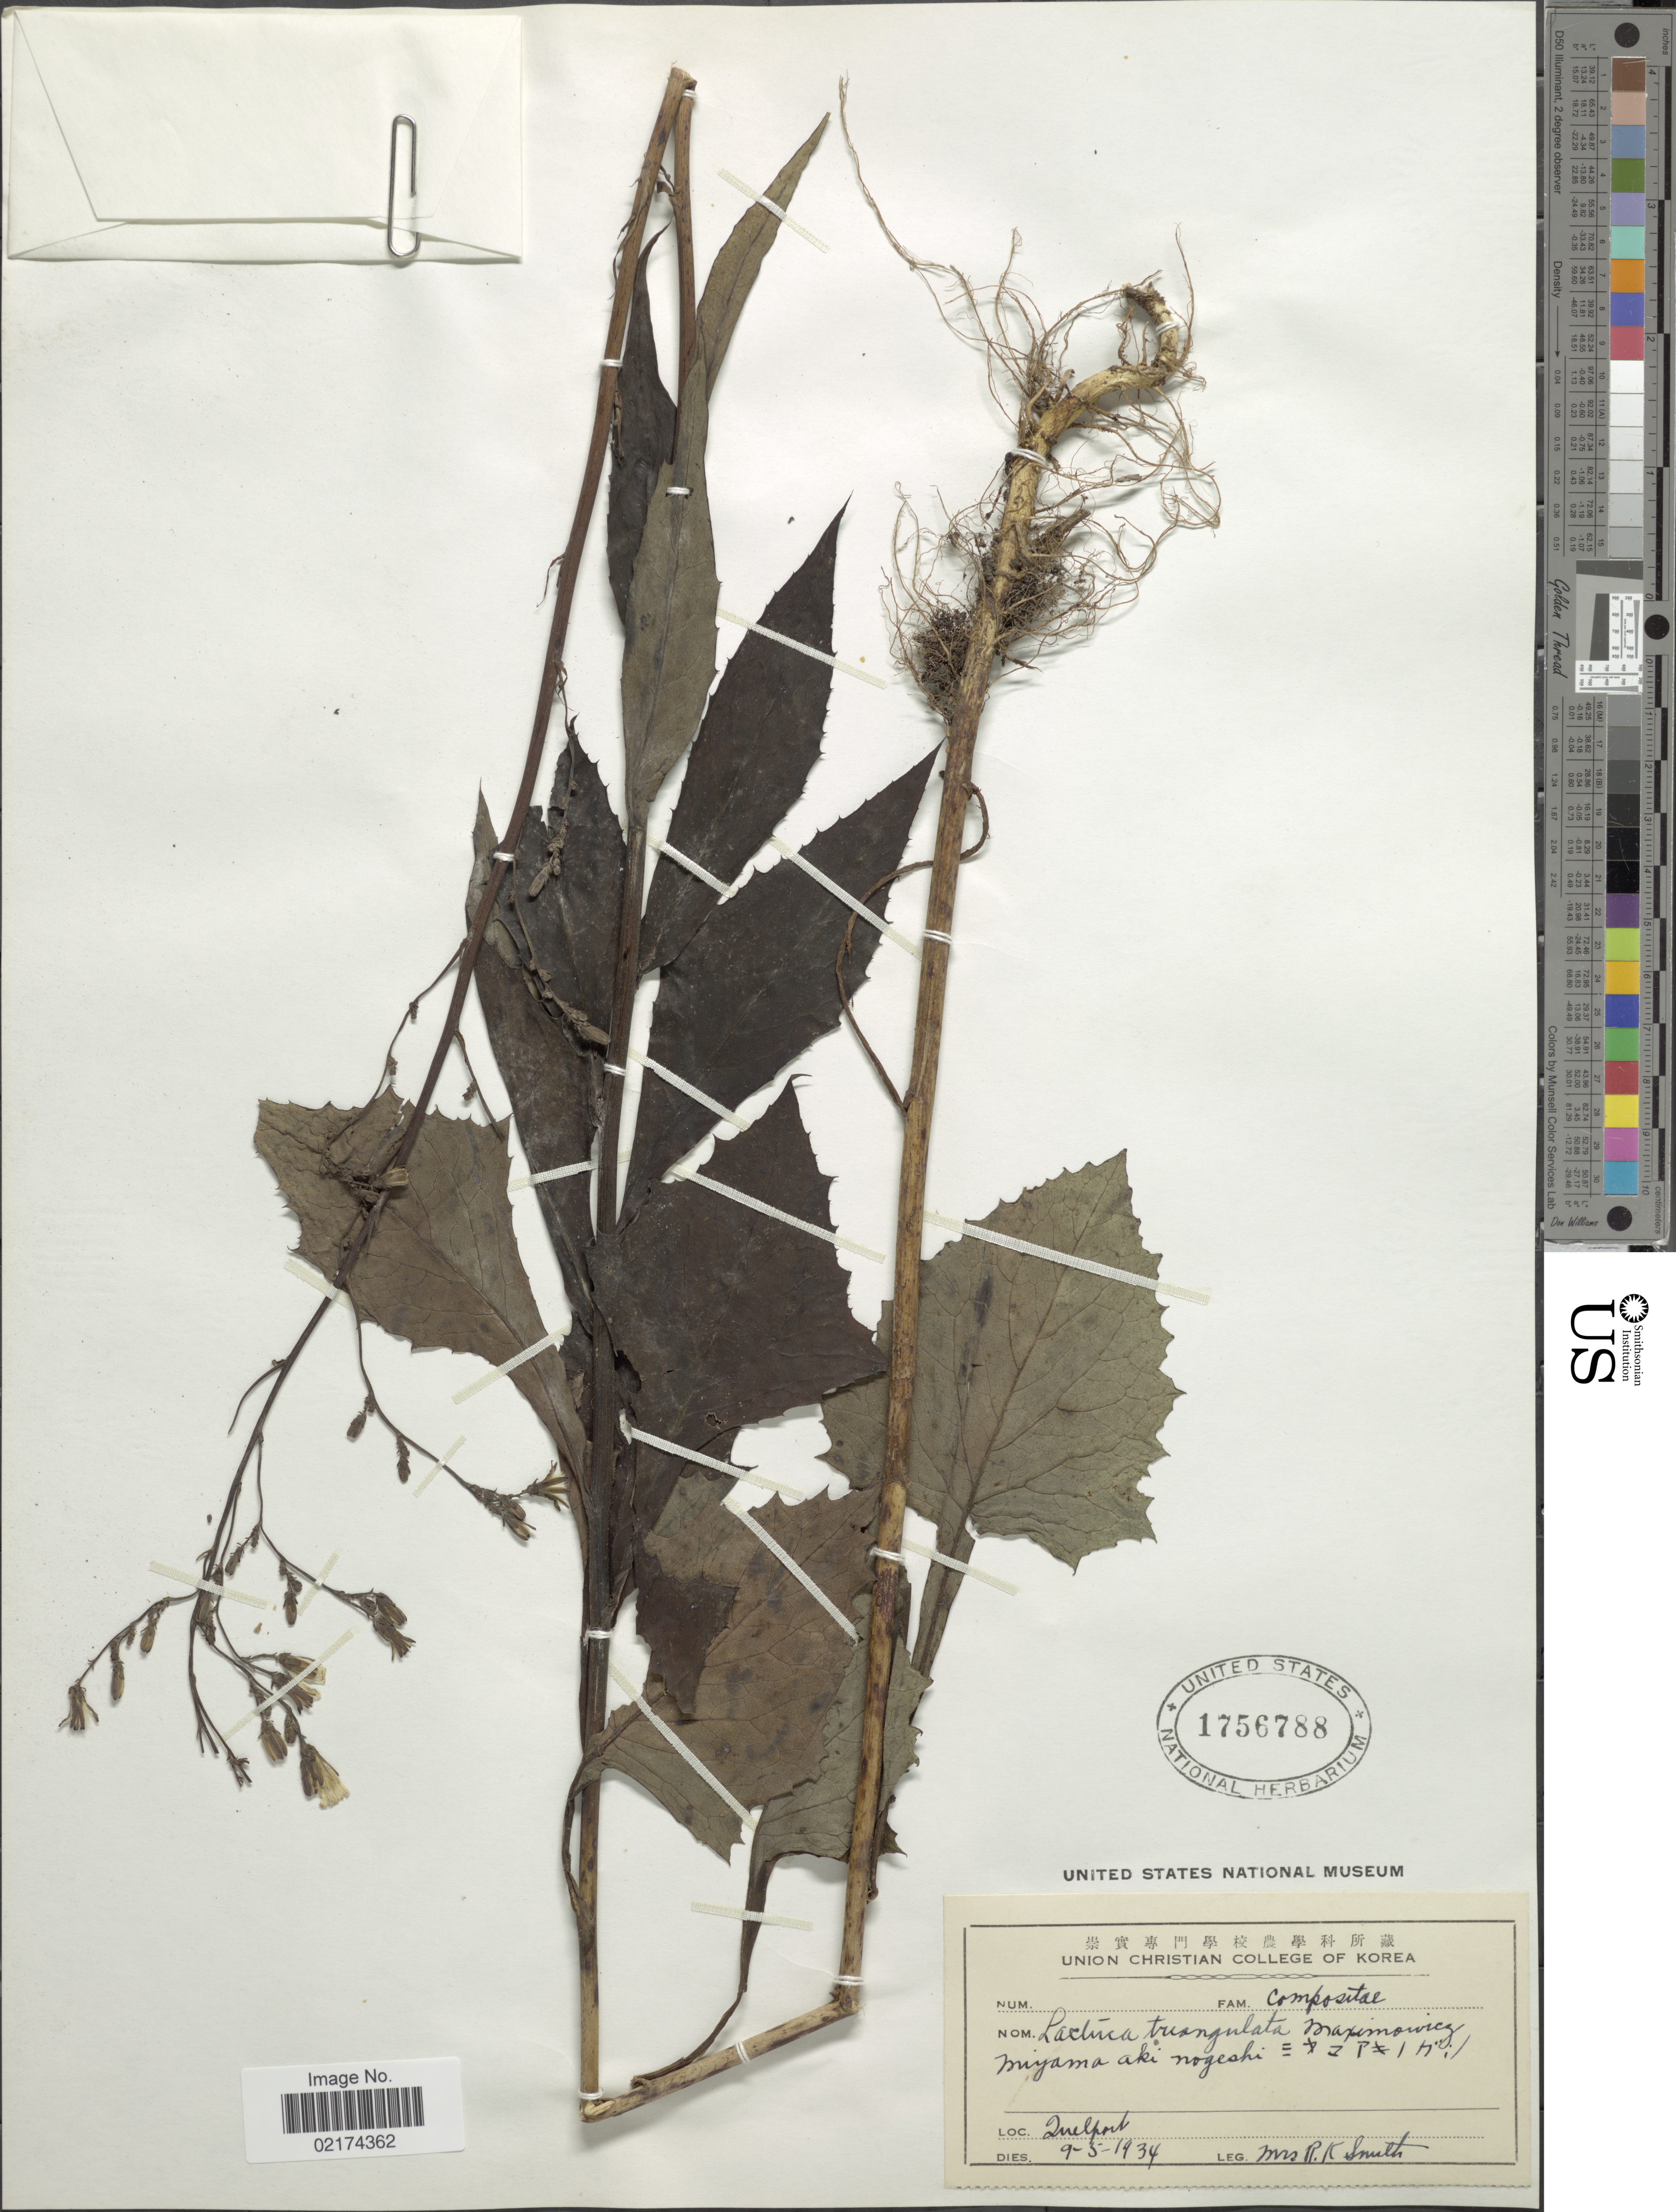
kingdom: Plantae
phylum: Tracheophyta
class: Magnoliopsida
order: Asterales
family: Asteraceae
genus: Lactuca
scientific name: Lactuca triangulata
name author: Maxim.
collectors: Mrs. R. K. Smith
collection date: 1934-05-09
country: South Korea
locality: Quelport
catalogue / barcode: US 1756788